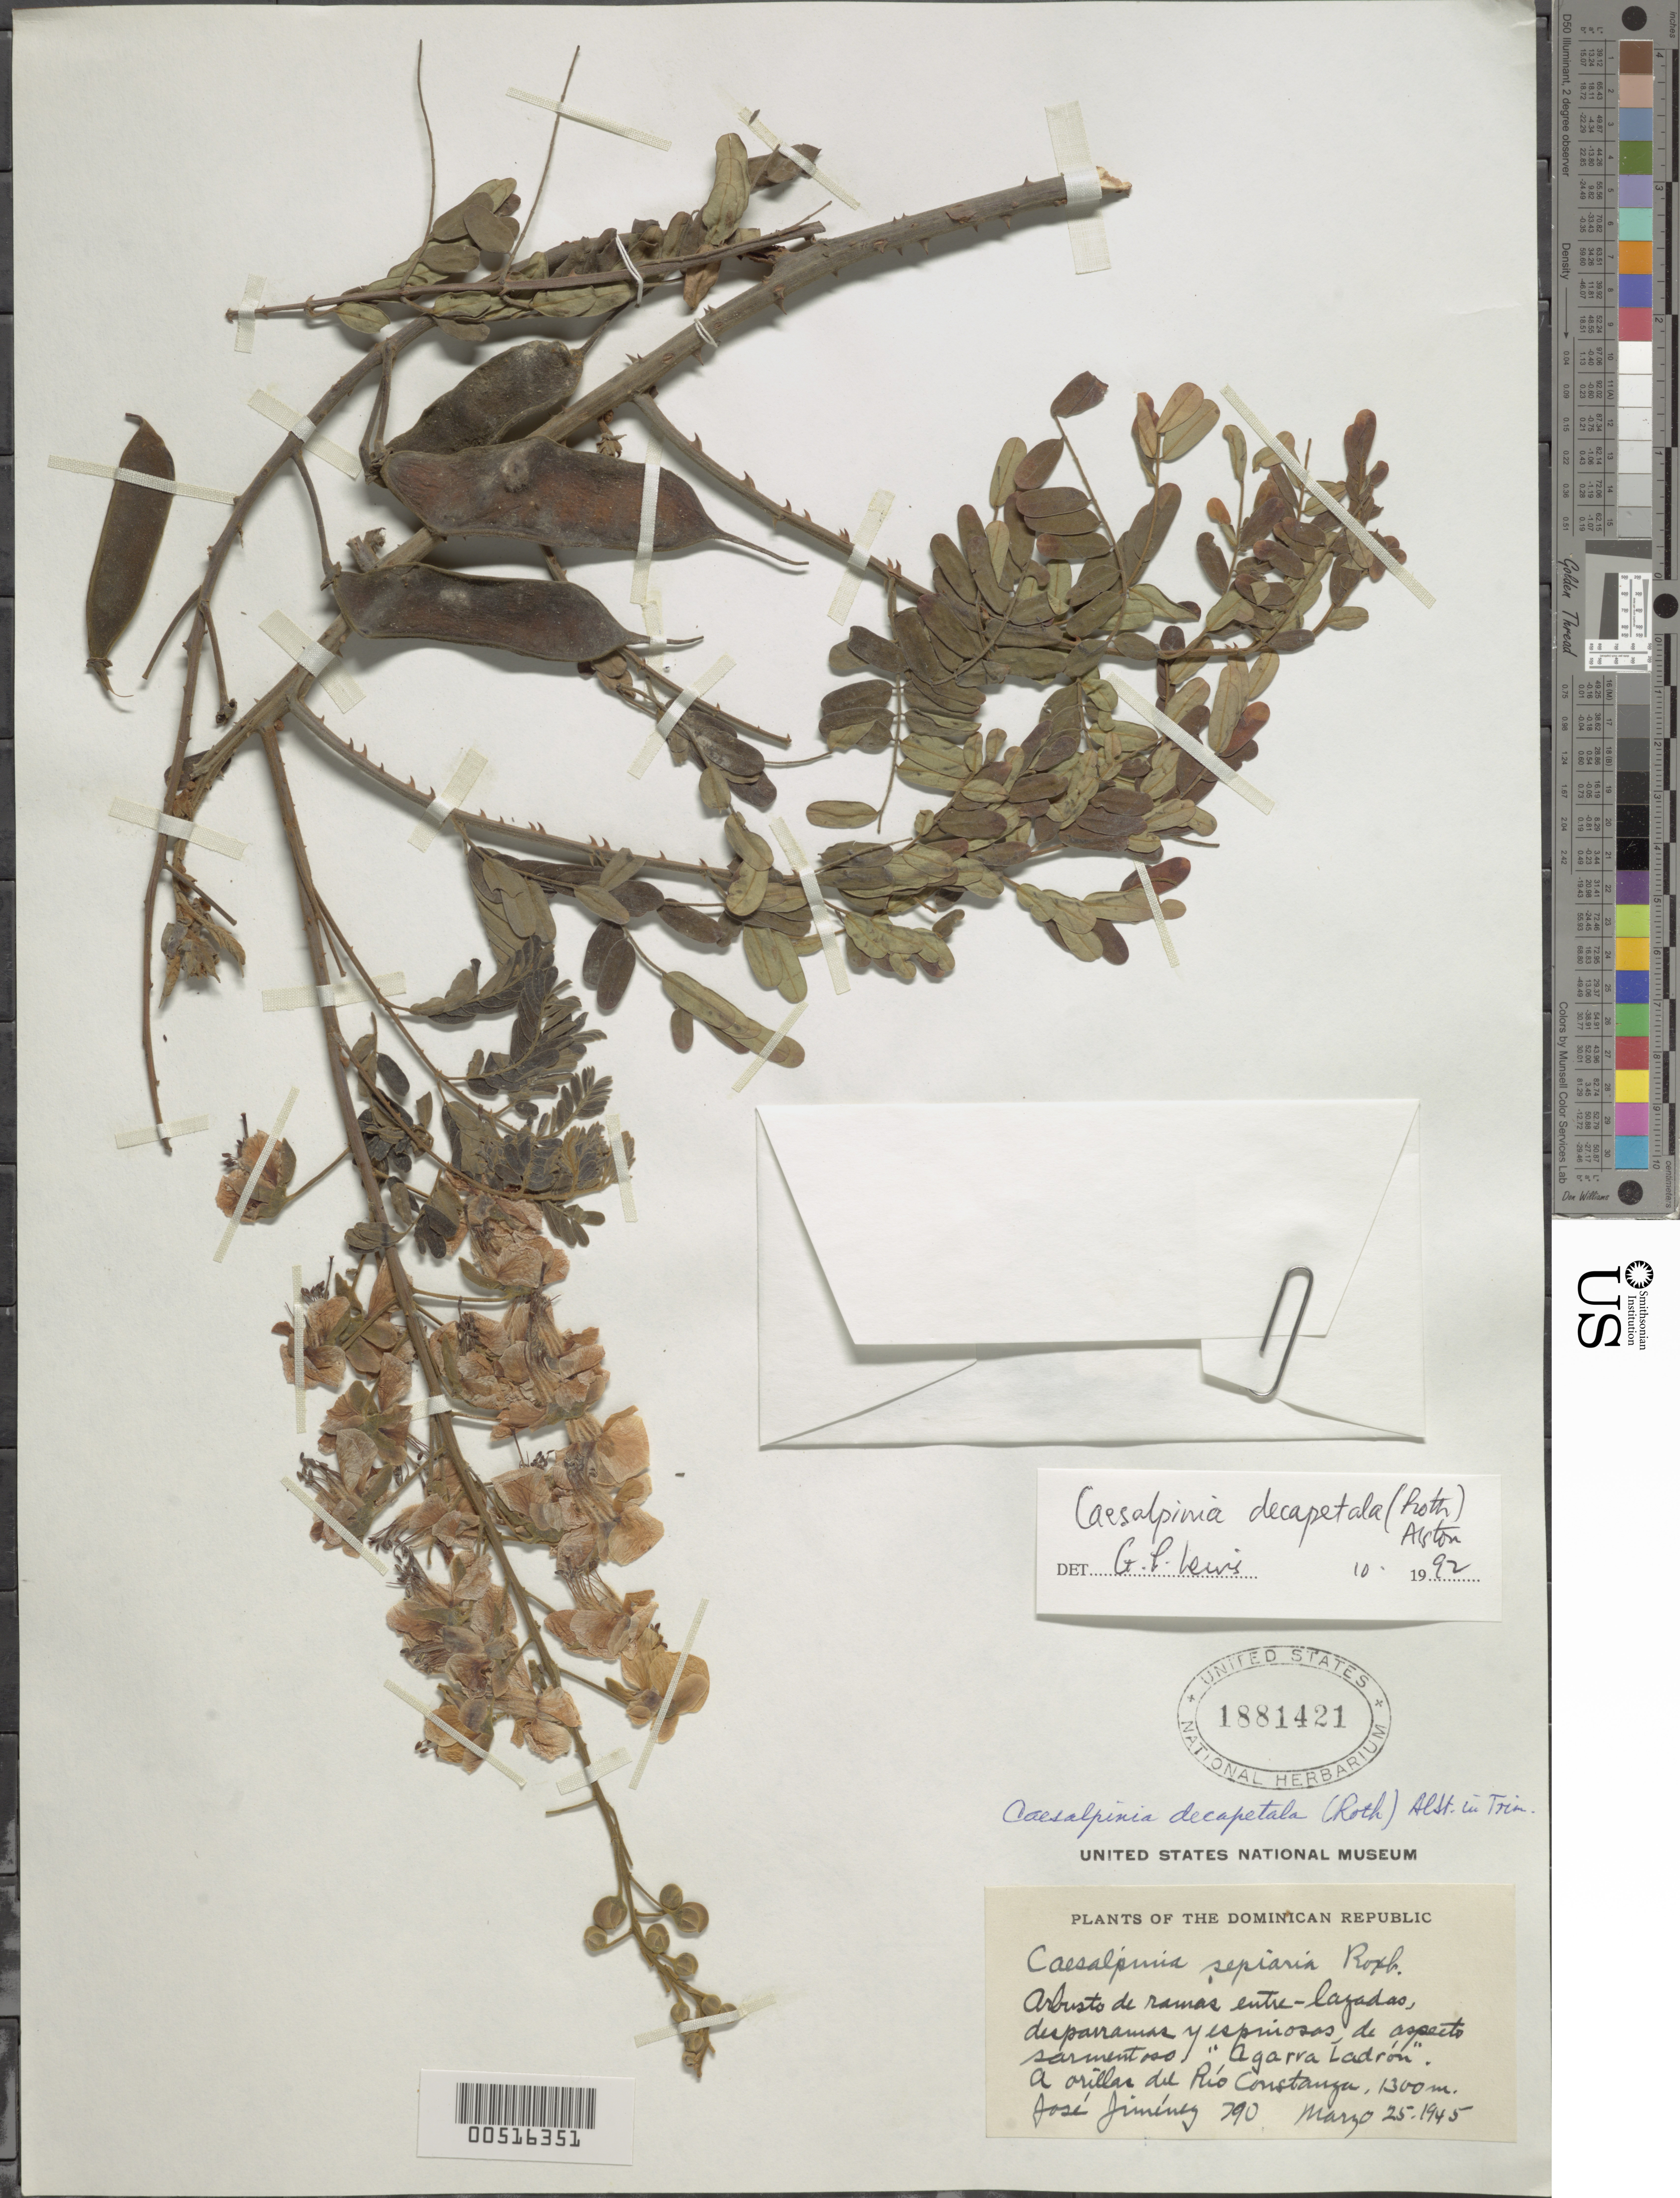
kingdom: Plantae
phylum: Tracheophyta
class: Magnoliopsida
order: Fabales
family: Fabaceae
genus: Biancaea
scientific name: Biancaea decapetala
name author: (Roth) O. Deg.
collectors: J. Jimenez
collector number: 790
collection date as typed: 25 Mar 1945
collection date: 1945-03-25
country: Dominican Republic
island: Hispaniola Island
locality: Rio constanza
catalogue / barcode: US 1881421